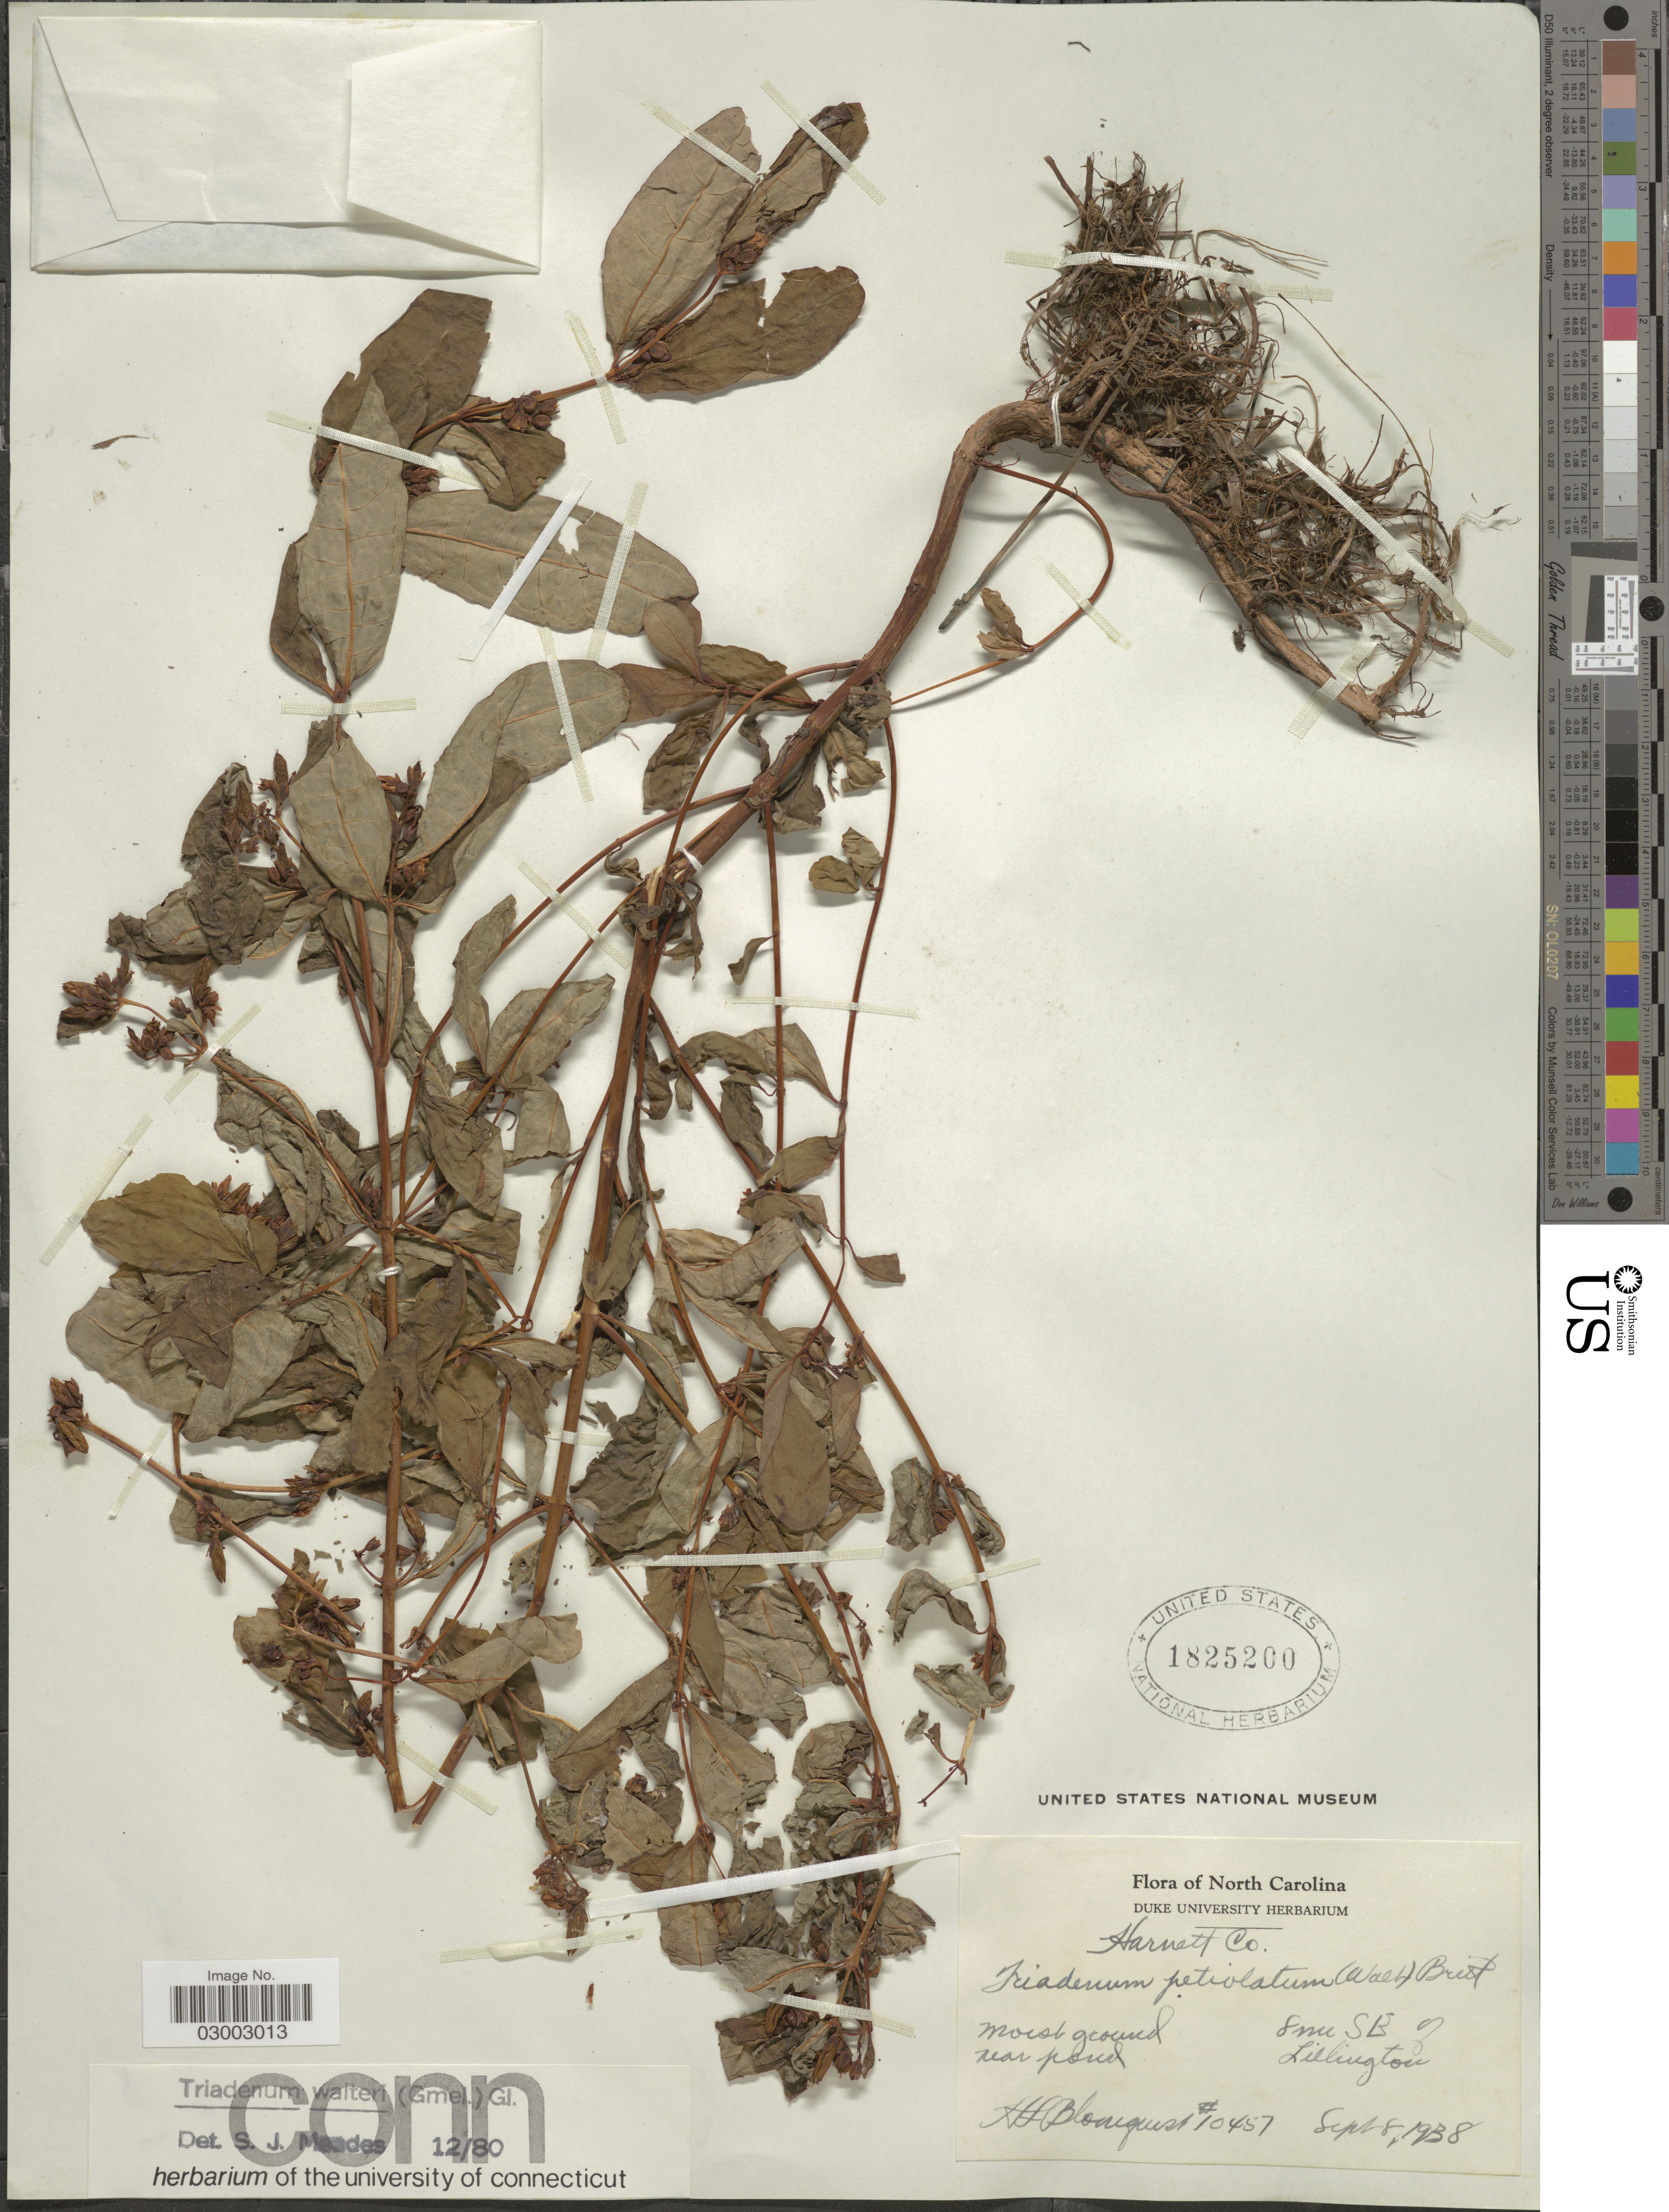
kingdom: Plantae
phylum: Tracheophyta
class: Magnoliopsida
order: Malpighiales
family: Hypericaceae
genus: Hypericum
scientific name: Hypericum walteri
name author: J.F. Gmel.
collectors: H. Blomquist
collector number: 10457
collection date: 1938-09-08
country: United States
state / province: North Carolina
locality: Moist ground near pond. 8 mi SE of Lillington.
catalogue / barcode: US 1825200